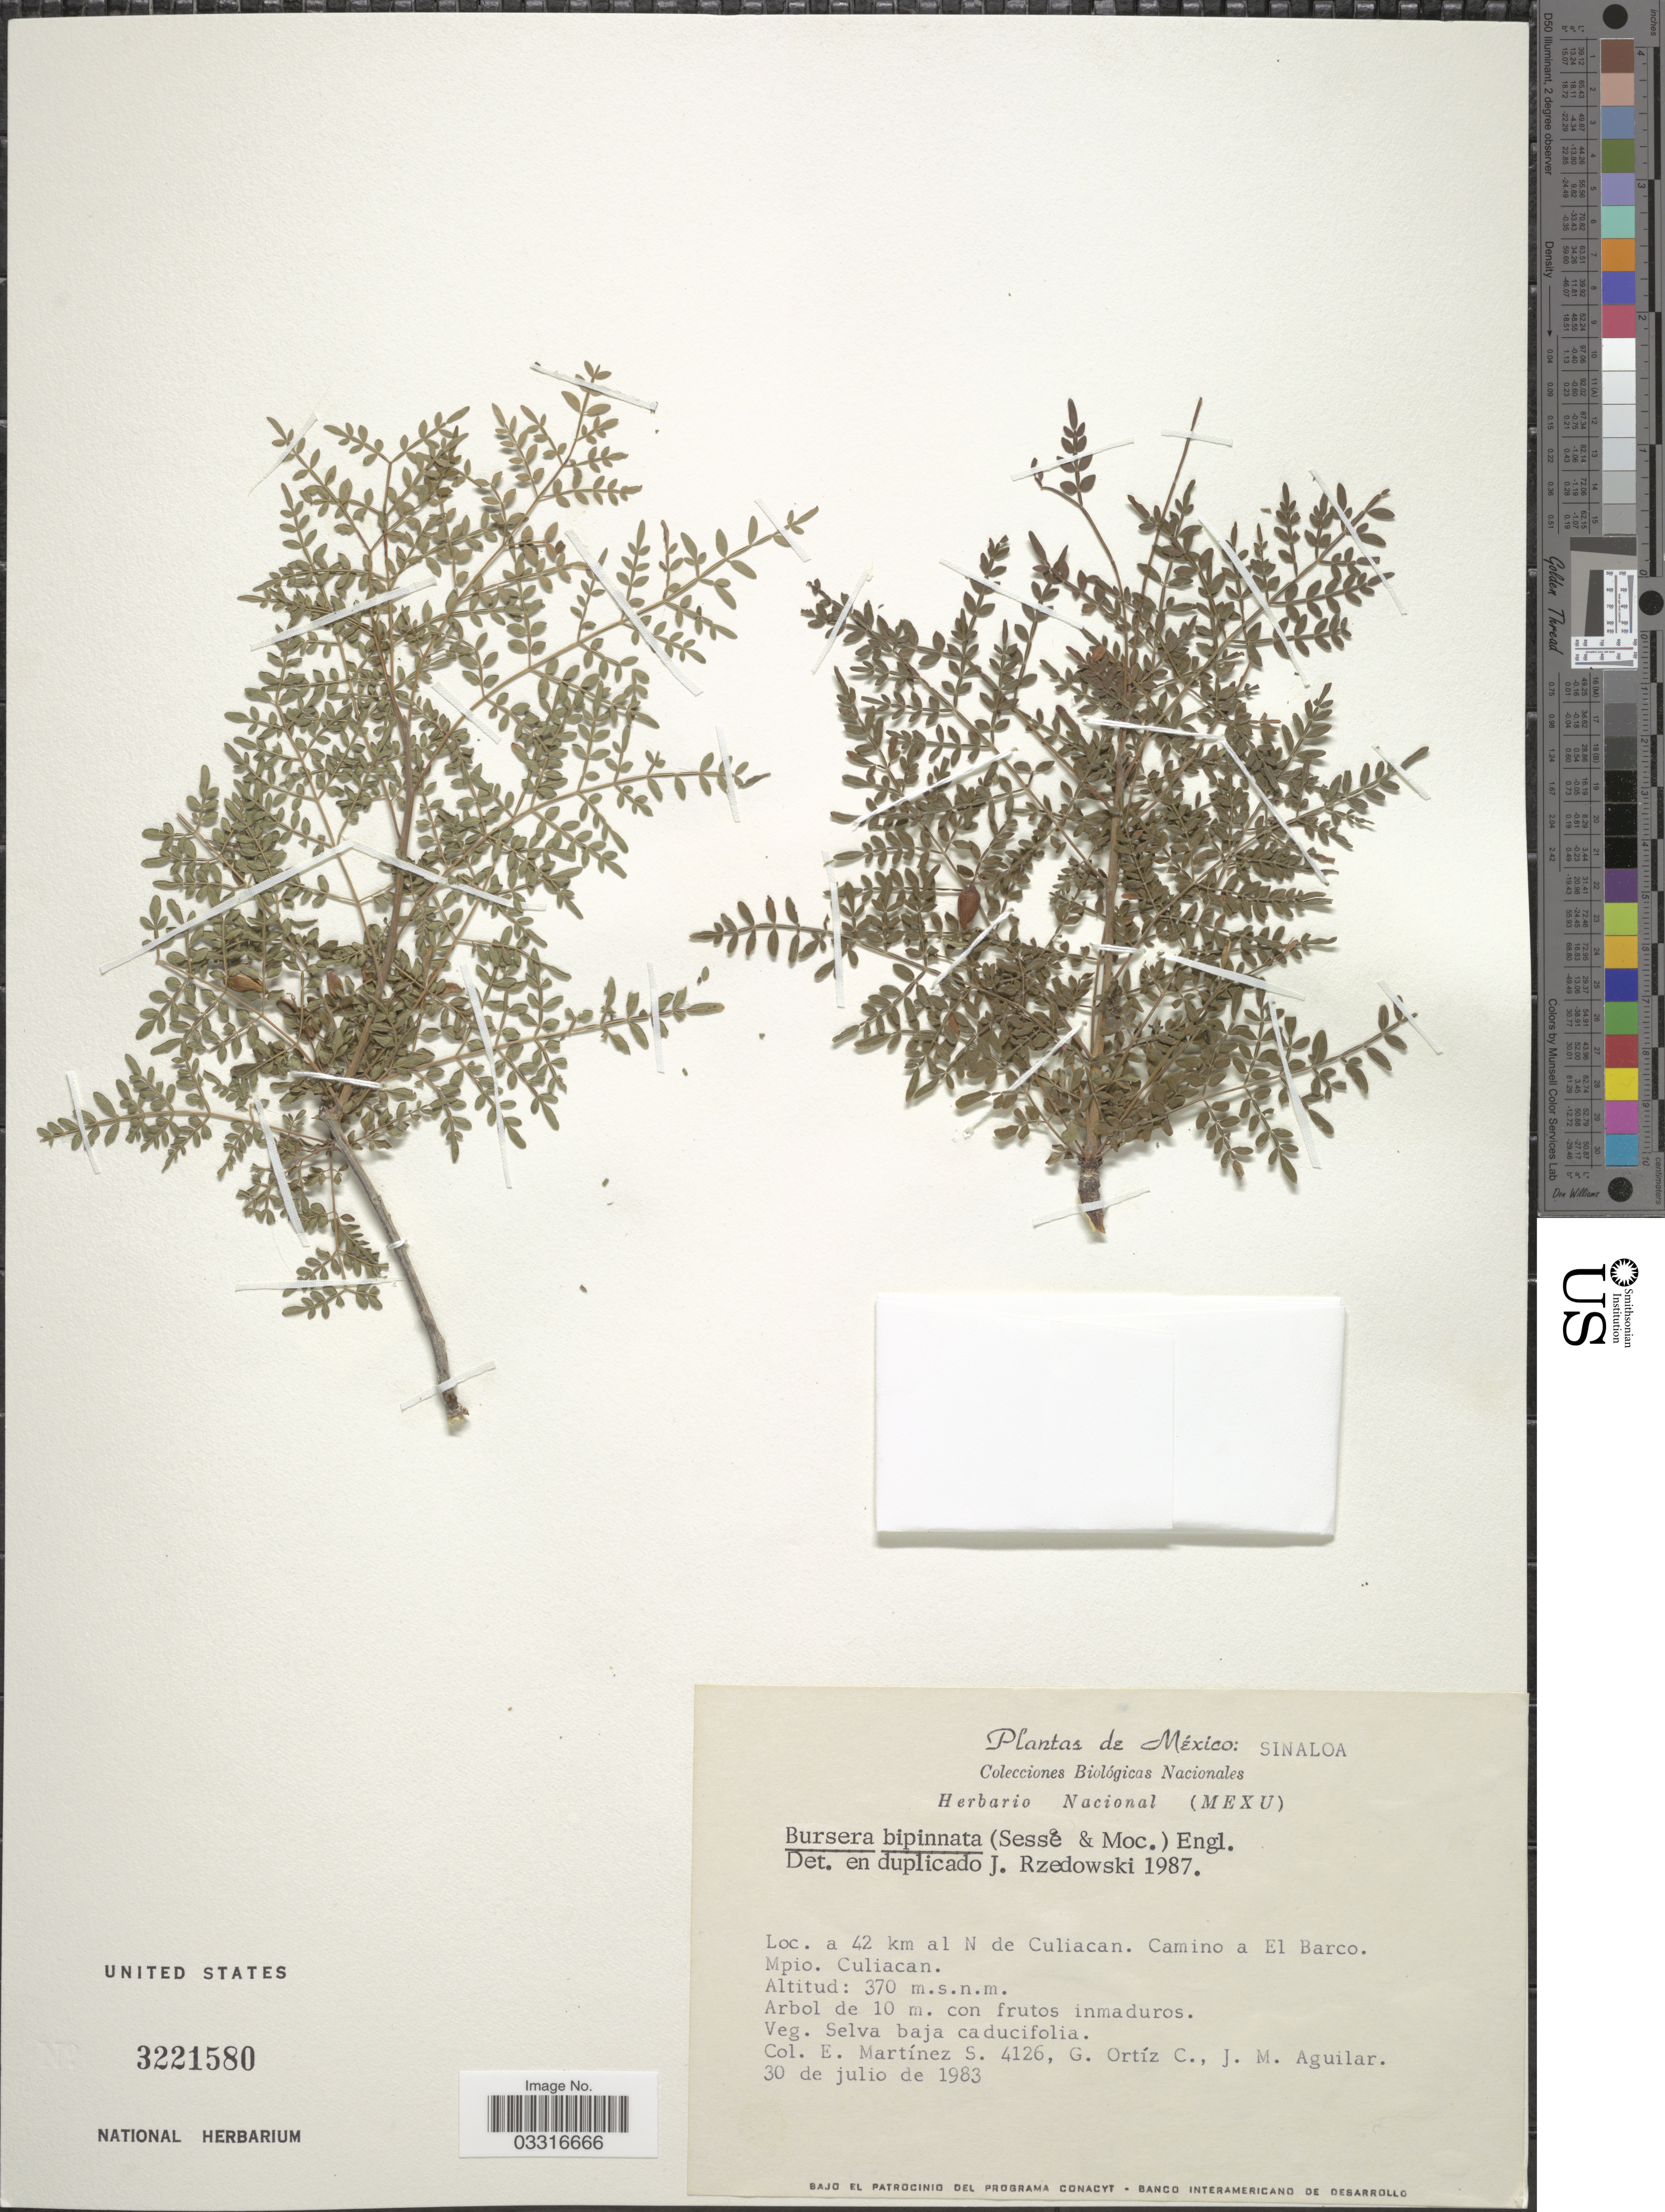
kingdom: Plantae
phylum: Tracheophyta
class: Magnoliopsida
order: Sapindales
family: Burseraceae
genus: Bursera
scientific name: Bursera bipinnata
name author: Engl.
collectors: E. M. Martínez S., Ortíz C., G. & J. Aguilar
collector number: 4126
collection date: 1983-07-30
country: Mexico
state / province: Sinaloa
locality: A 42 km al N de Culiacan. Camino a El Barco, Mpio. Culiacan.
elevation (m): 370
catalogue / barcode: US 3221580